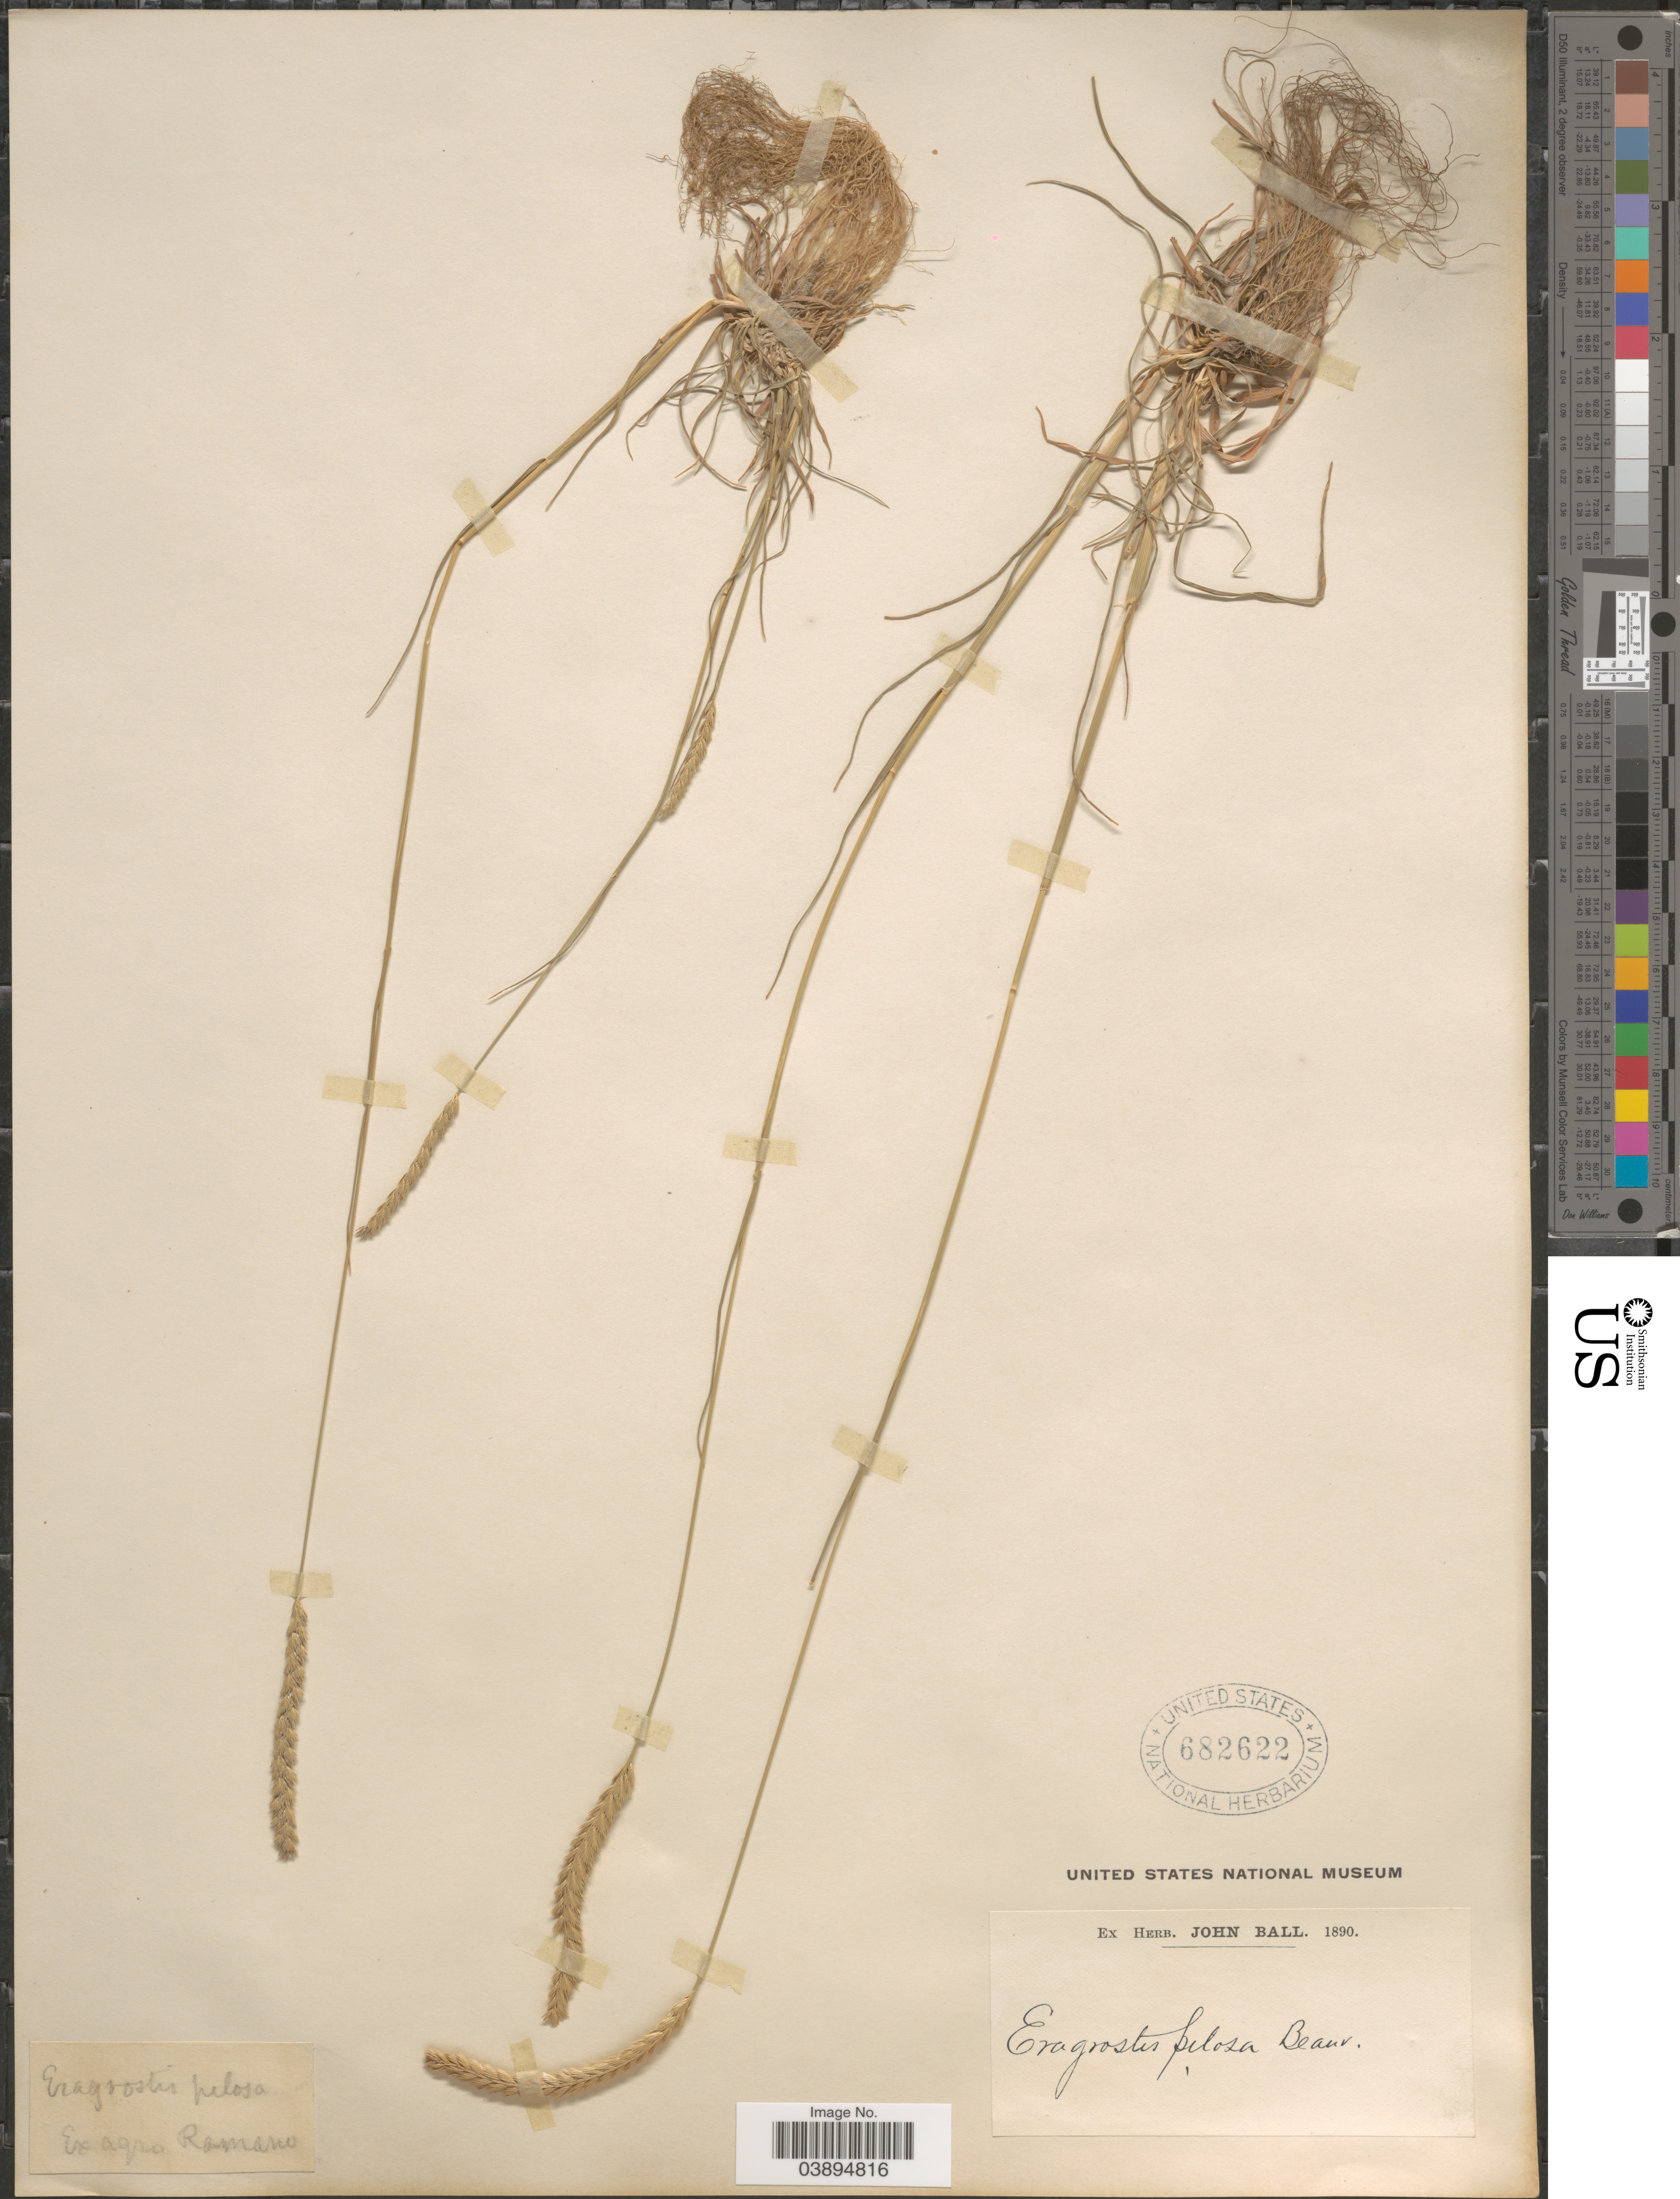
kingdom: Plantae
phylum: Tracheophyta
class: Liliopsida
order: Poales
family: Poaceae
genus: Cynosurus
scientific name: Cynosurus cristatus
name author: L.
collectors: ex herb. John Ball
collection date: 1890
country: Italy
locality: Ex agro Romano.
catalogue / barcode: US 682622